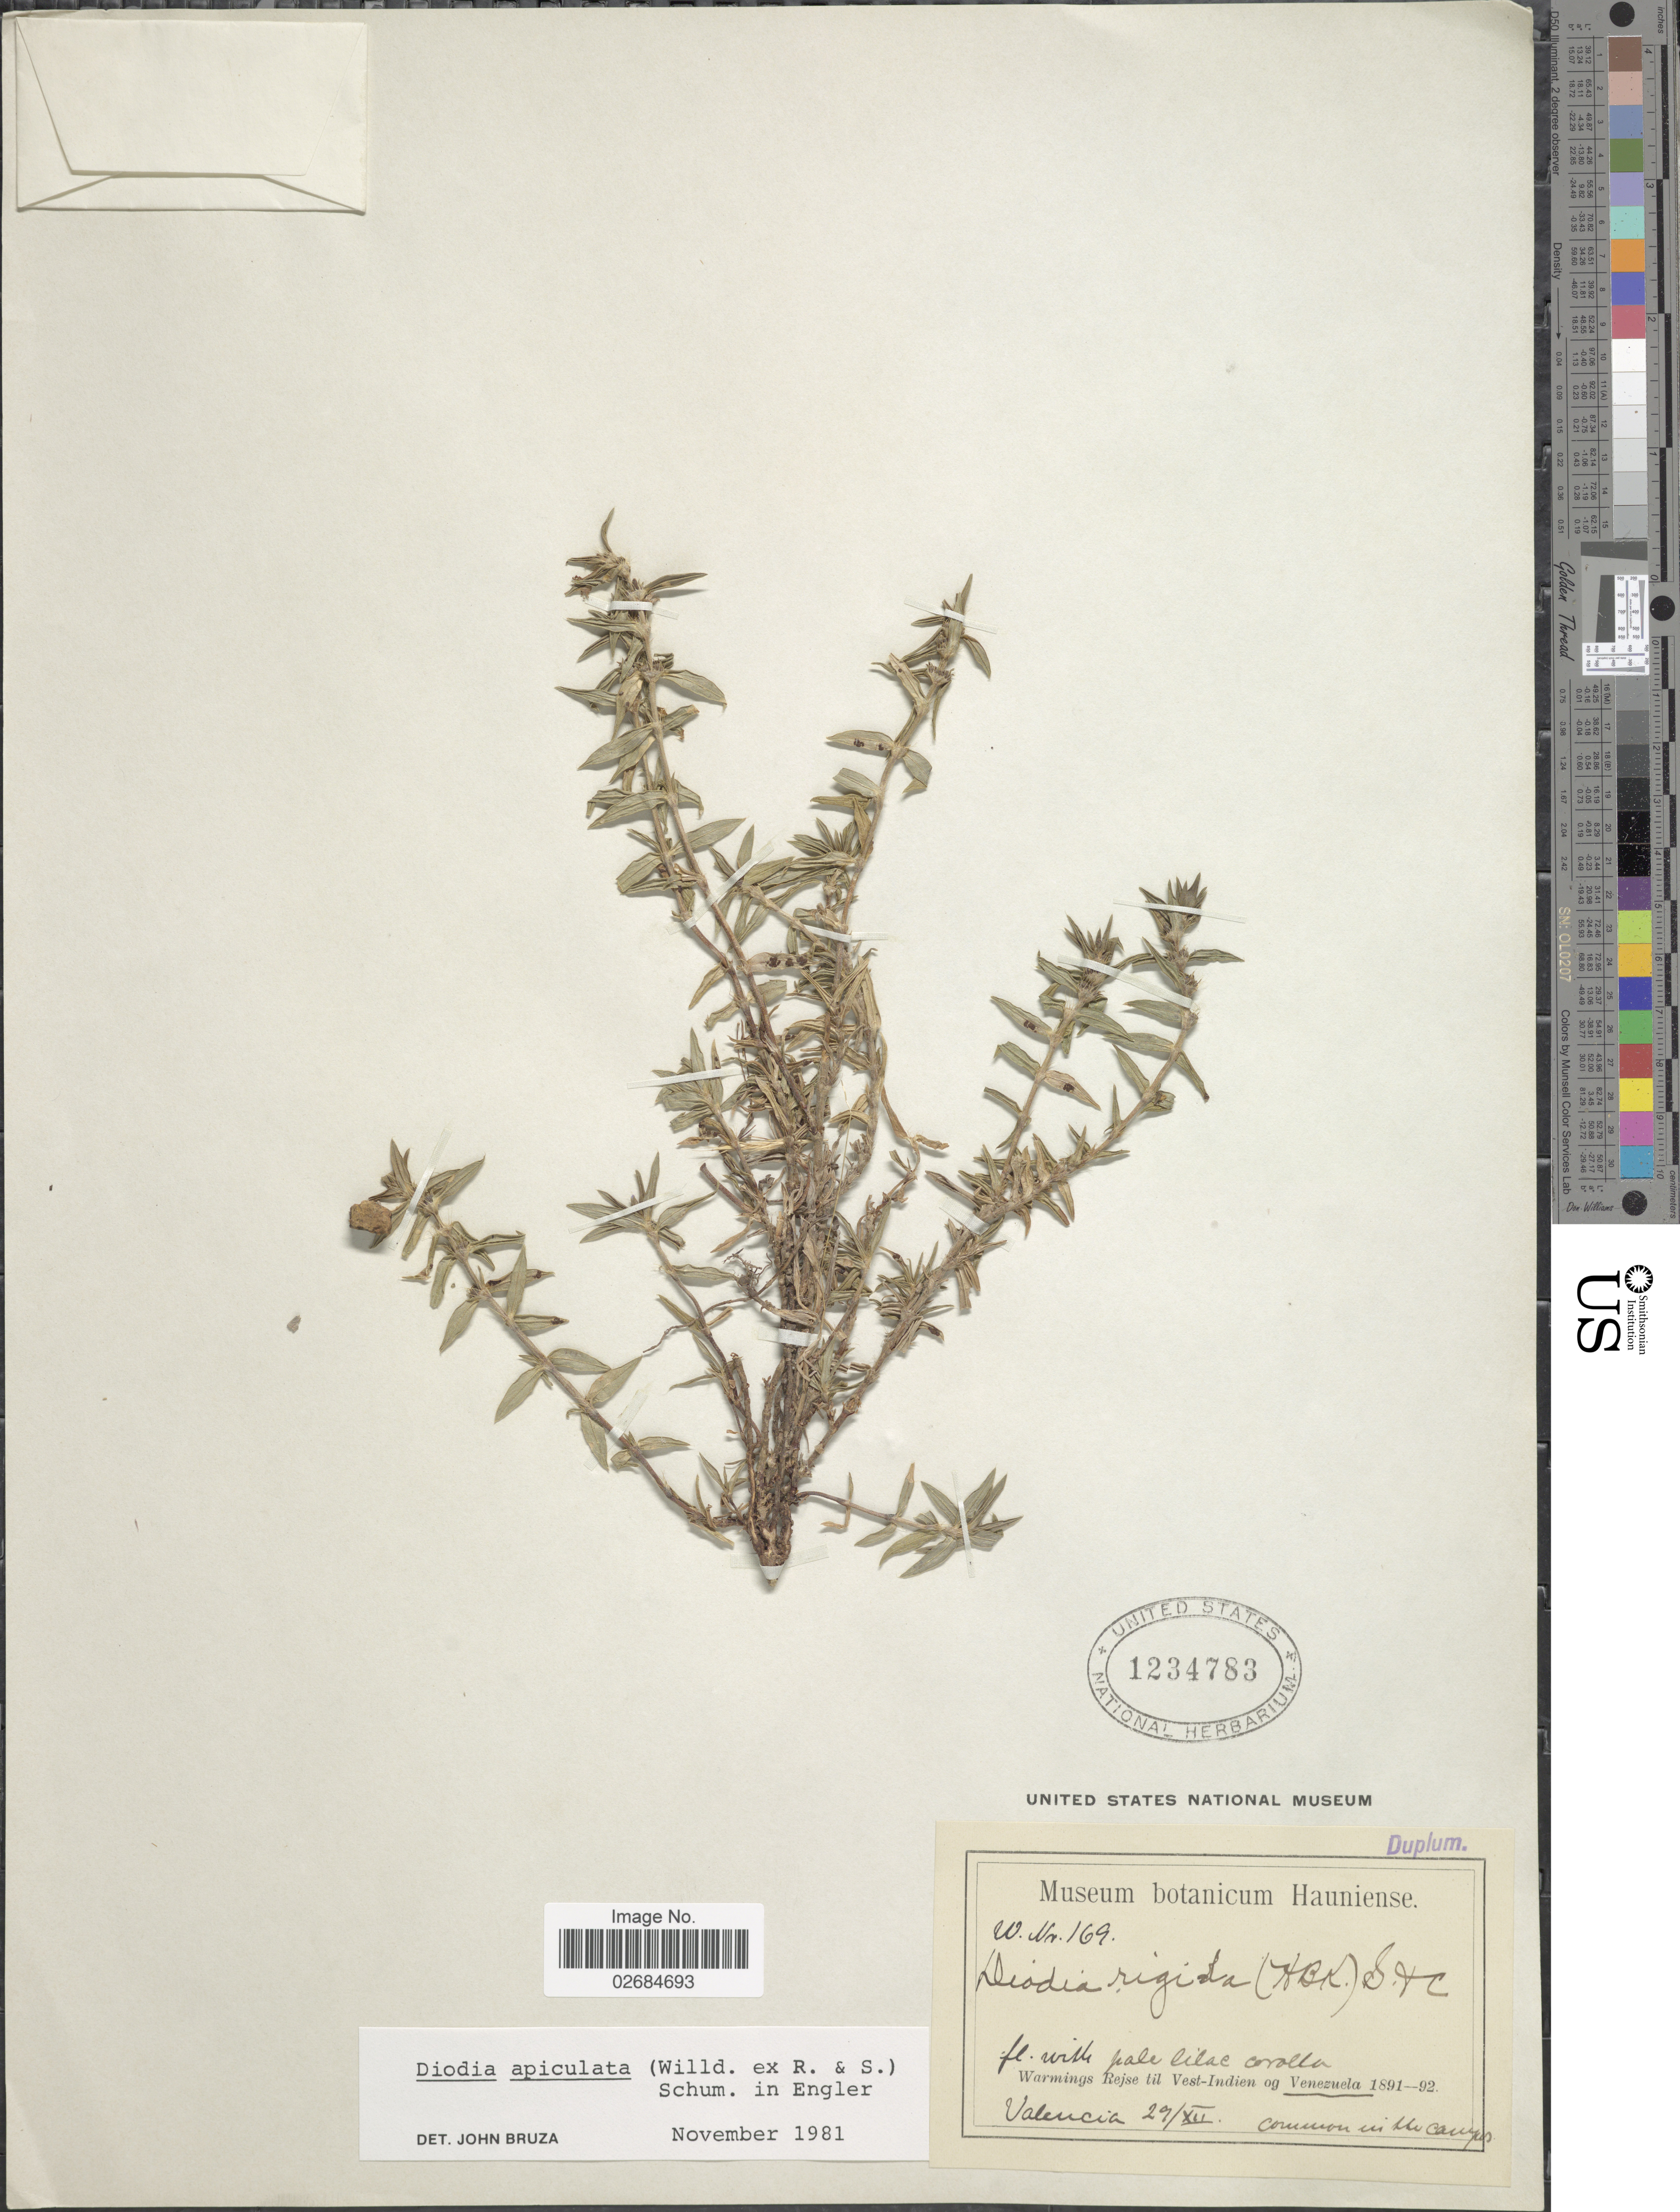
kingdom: Plantae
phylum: Tracheophyta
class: Magnoliopsida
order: Gentianales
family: Rubiaceae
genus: Diodia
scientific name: Diodia apiculata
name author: (Willd. ex Roem. & Schult.) K. Schum.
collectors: W. Rejse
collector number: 169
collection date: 1891-12-29/1892-12-29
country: Venezuela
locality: Valencia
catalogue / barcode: US 1234783